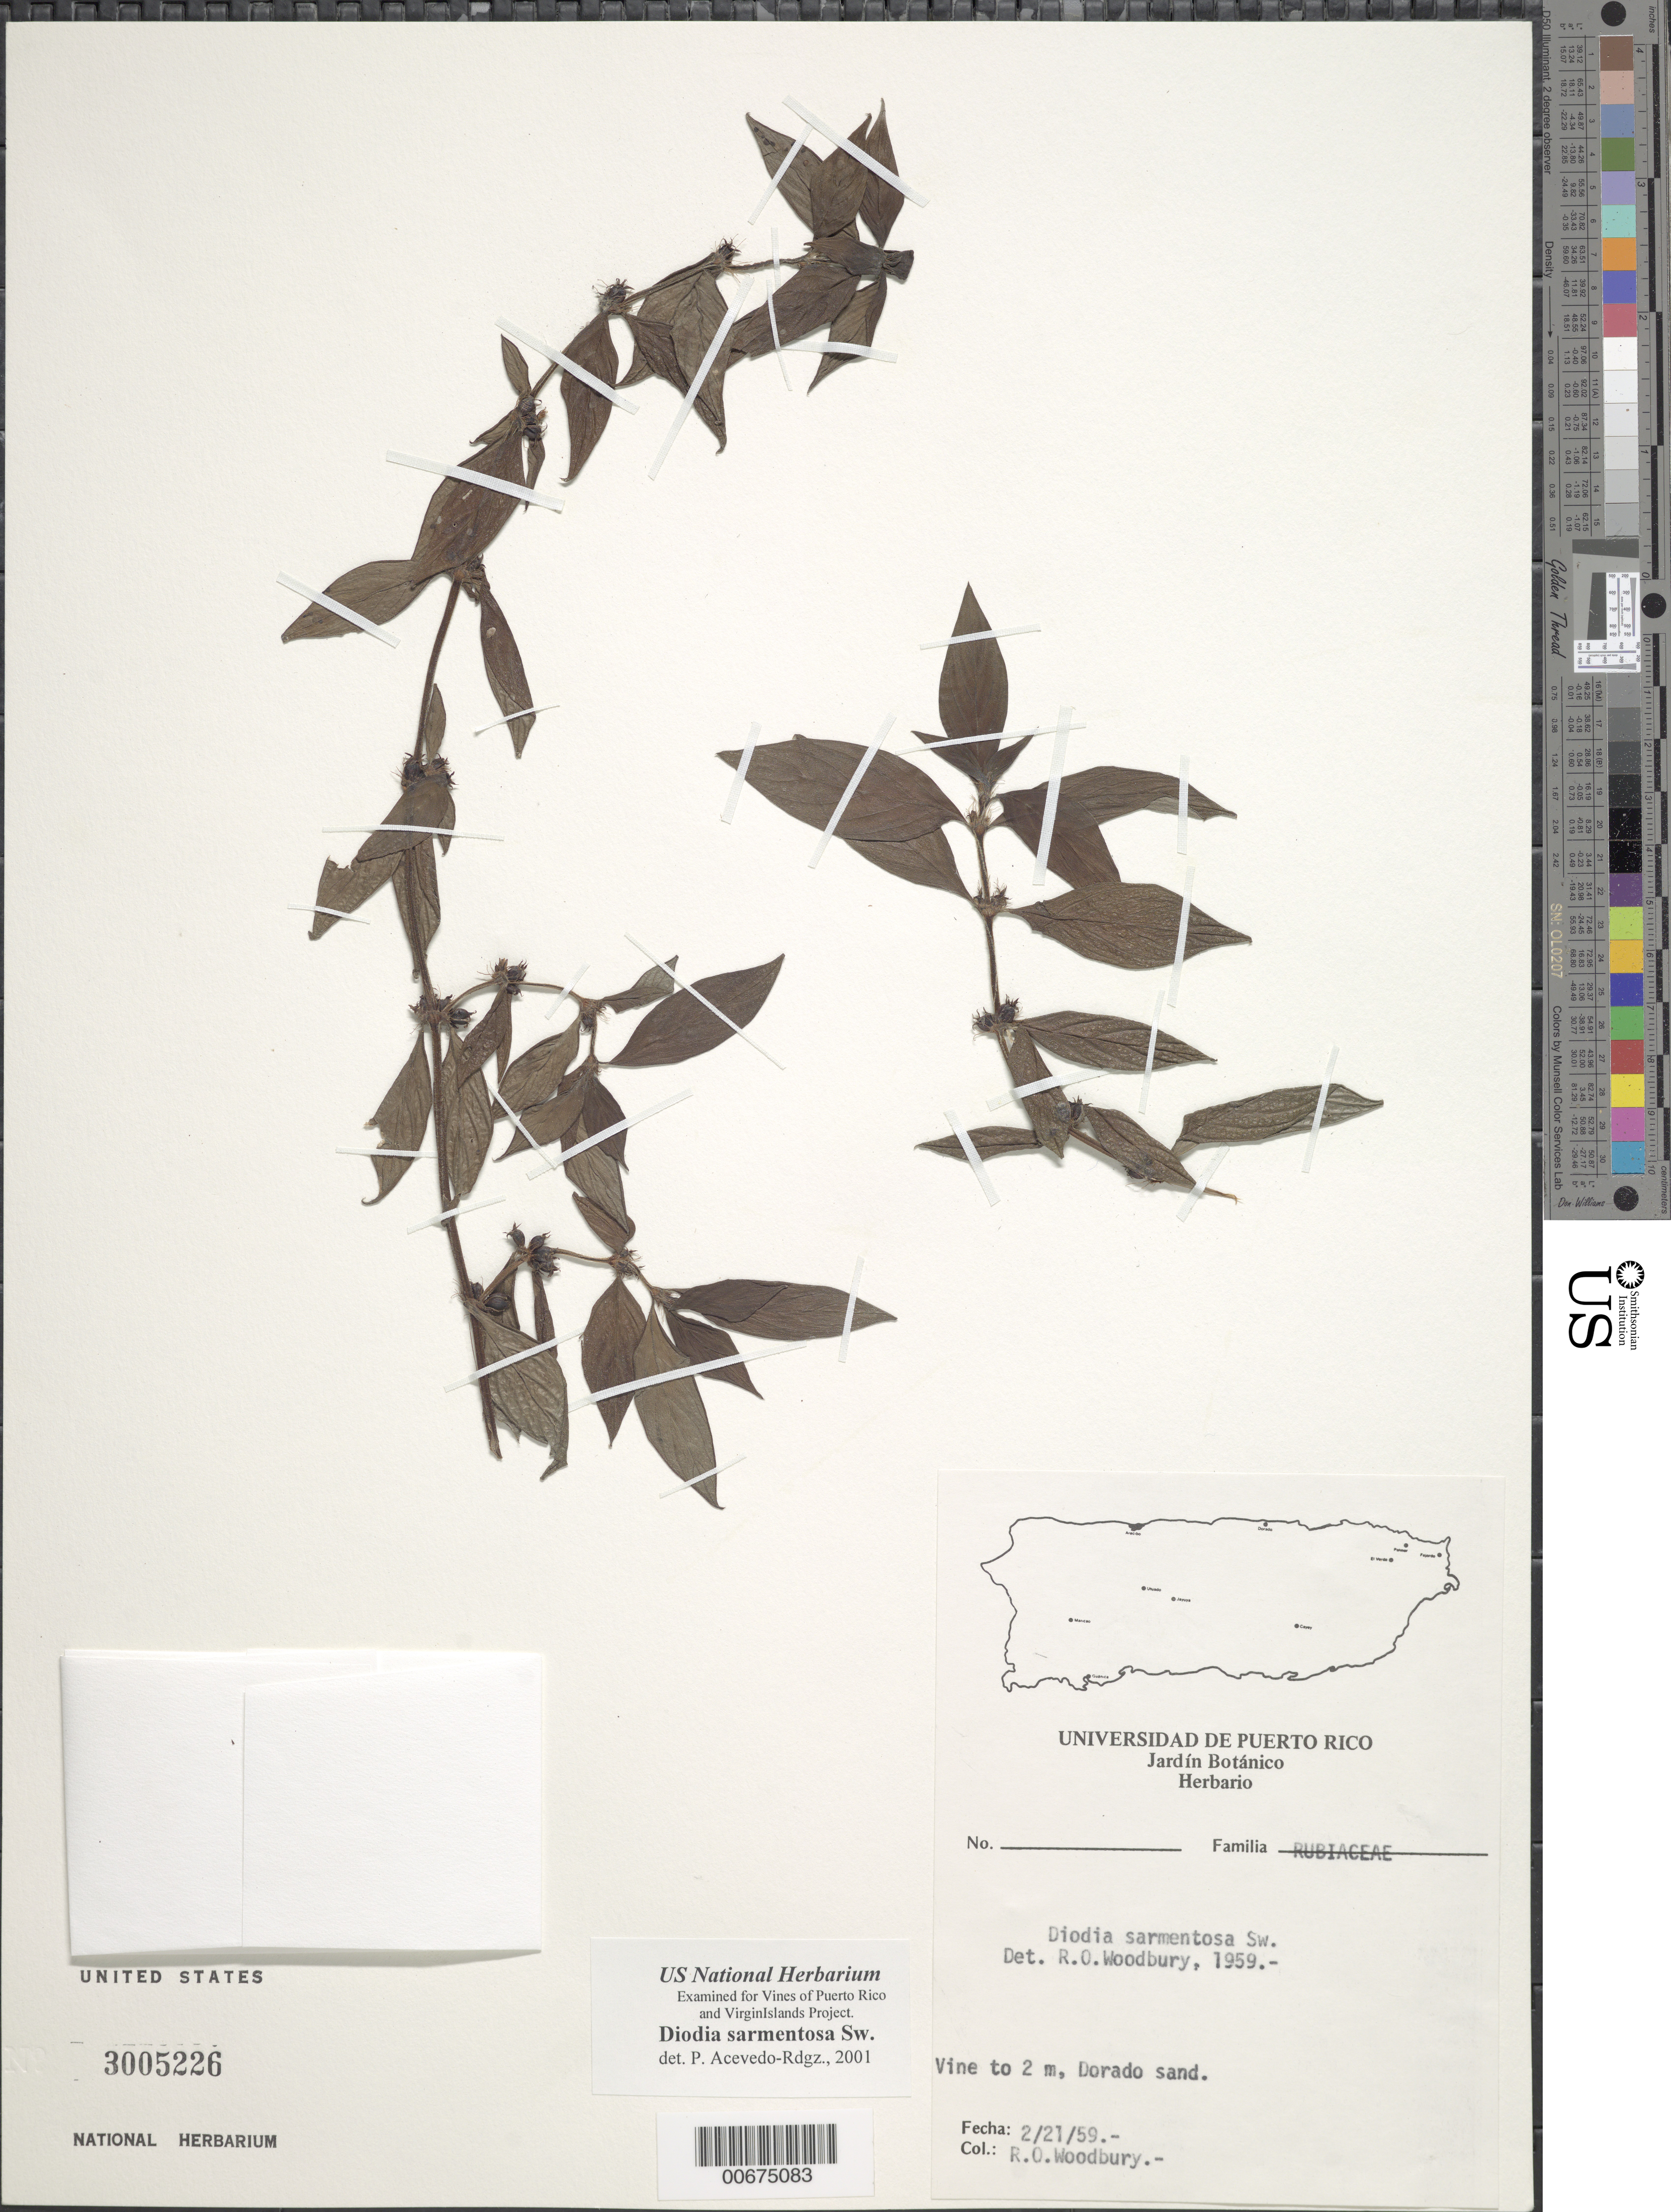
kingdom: Plantae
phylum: Tracheophyta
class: Magnoliopsida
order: Gentianales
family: Rubiaceae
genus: Diodia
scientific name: Diodia sarmentosa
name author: Sw.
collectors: R. O. Woodbury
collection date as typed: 21 Feb 1959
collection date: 1959-02-21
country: Puerto Rico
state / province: Dorado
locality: Dorado. Sand.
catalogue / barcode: US 3005226